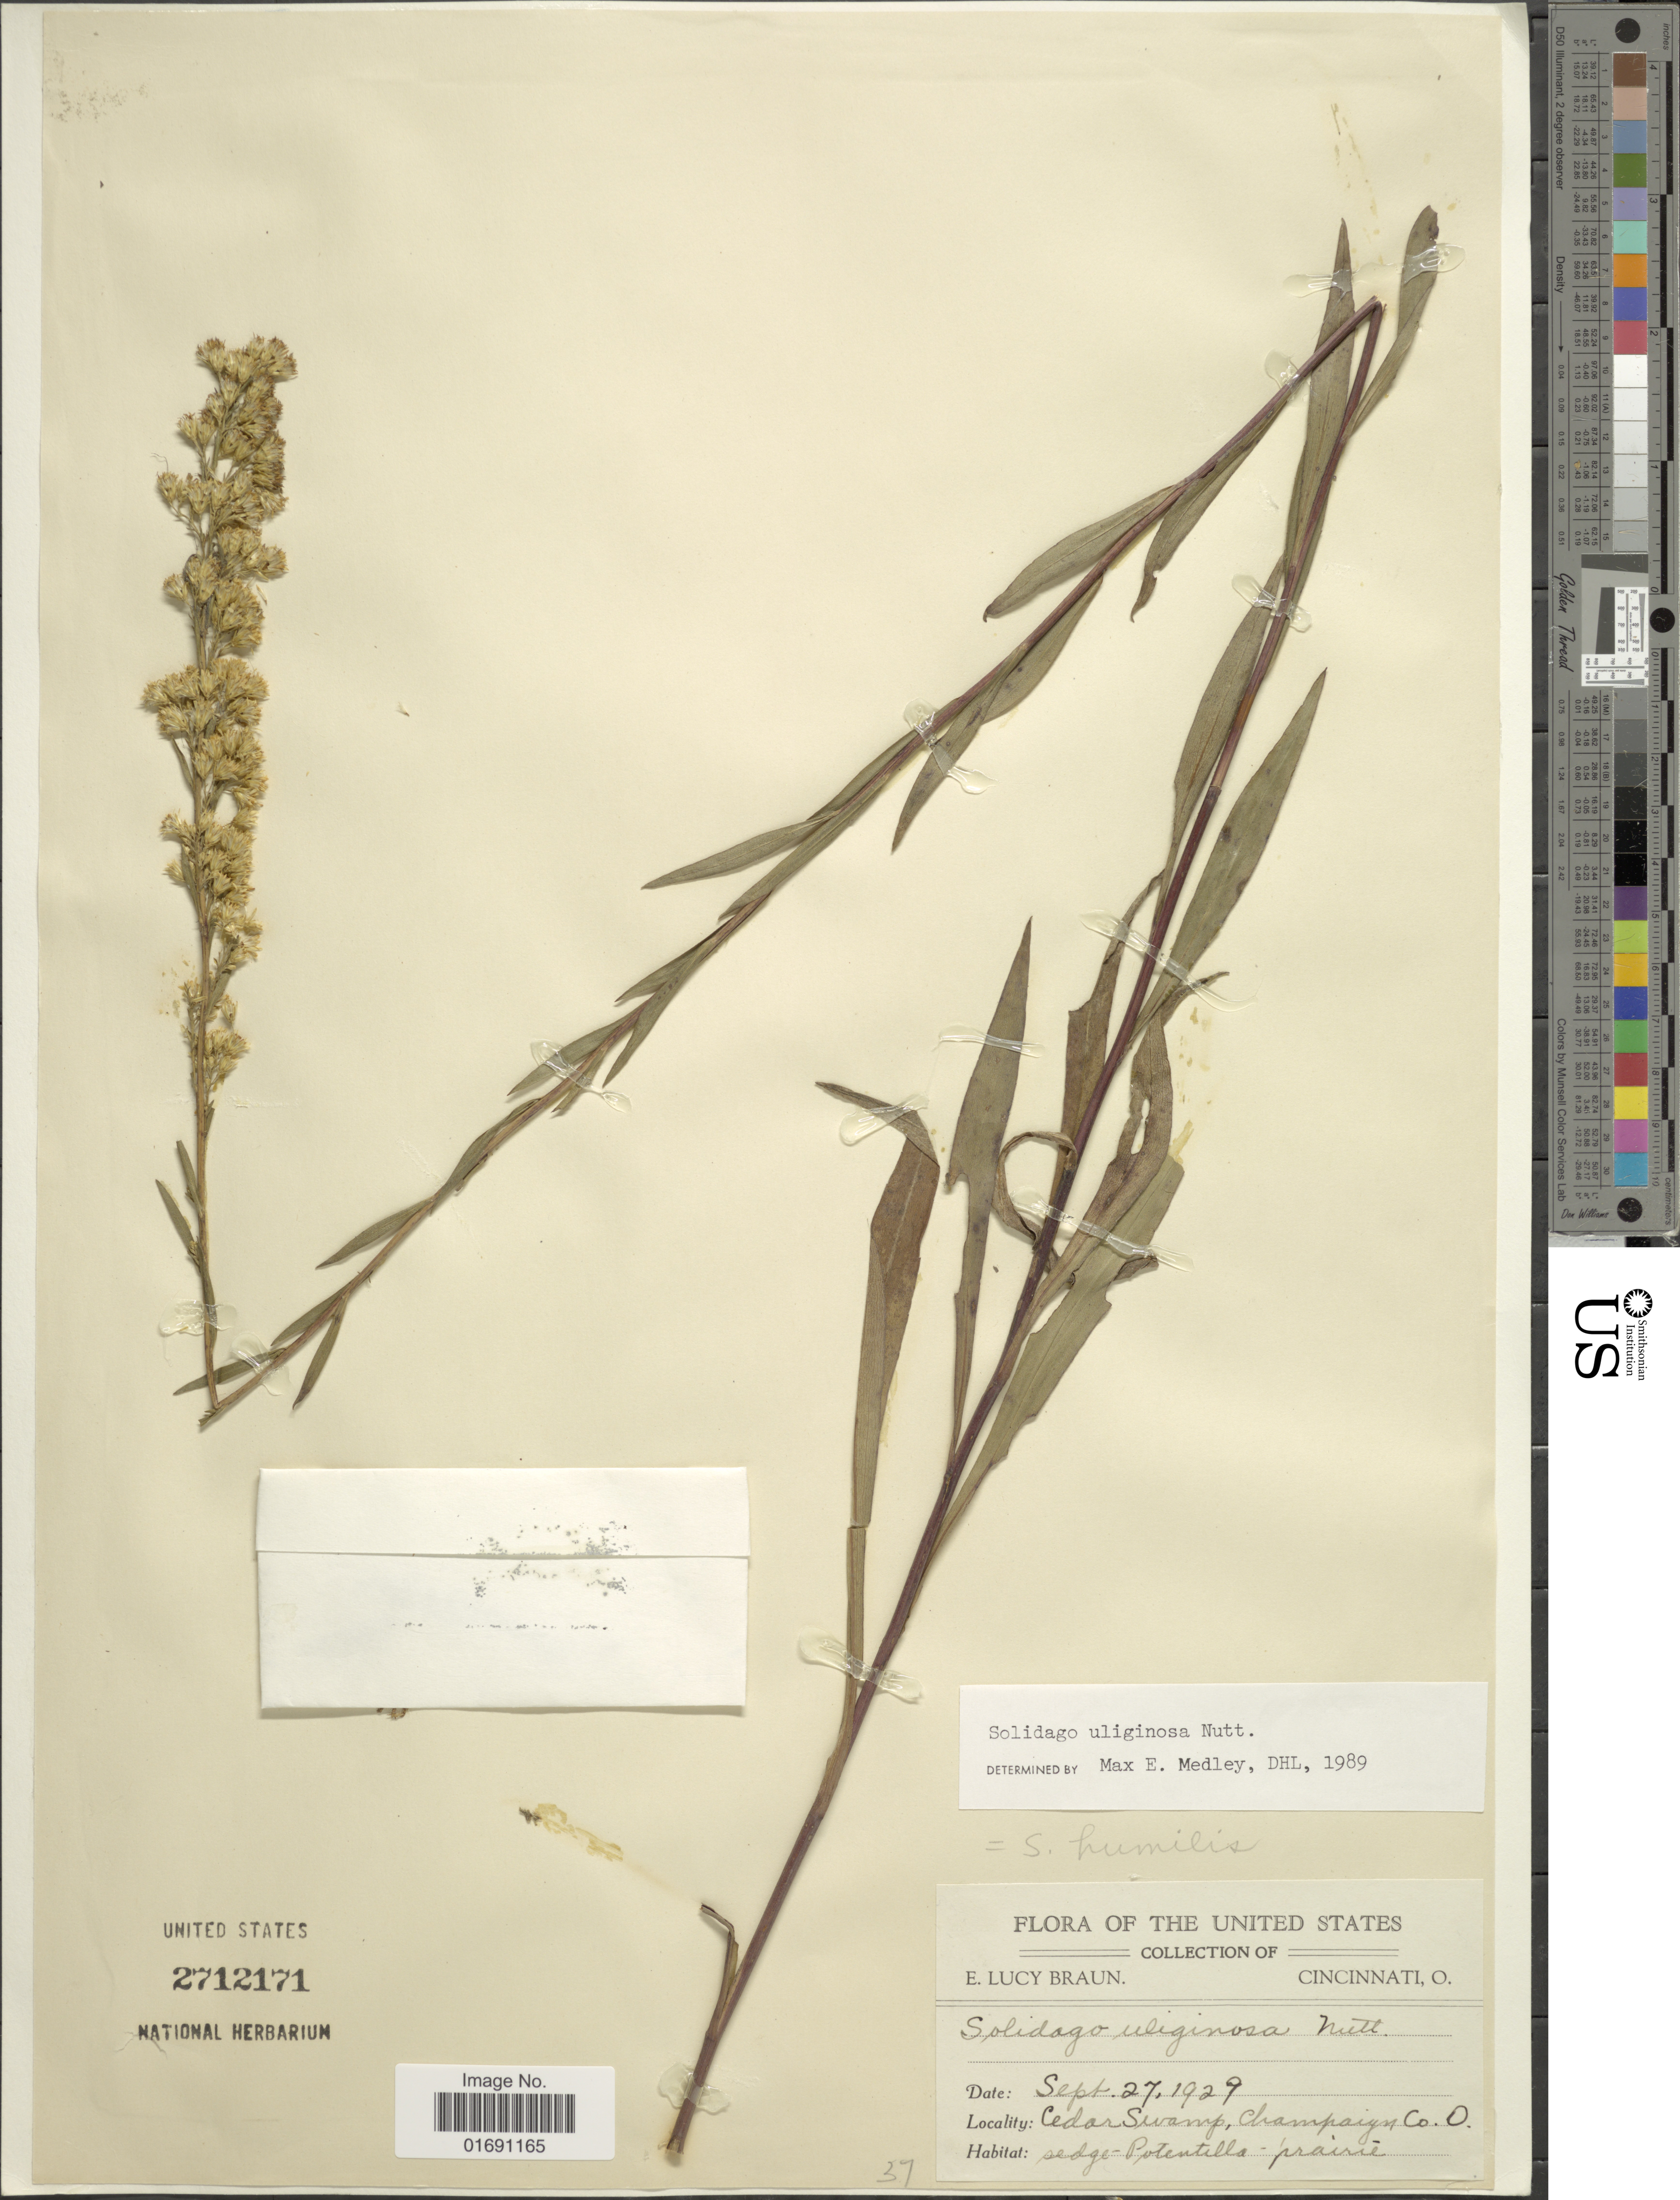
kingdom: Plantae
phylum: Tracheophyta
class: Magnoliopsida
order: Asterales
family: Asteraceae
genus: Solidago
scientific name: Solidago uliginosa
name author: Nutt.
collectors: E. L. Braun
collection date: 1929-09-27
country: United States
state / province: Ohio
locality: Cedar Swamp, Champaign Co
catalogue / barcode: US 2712171